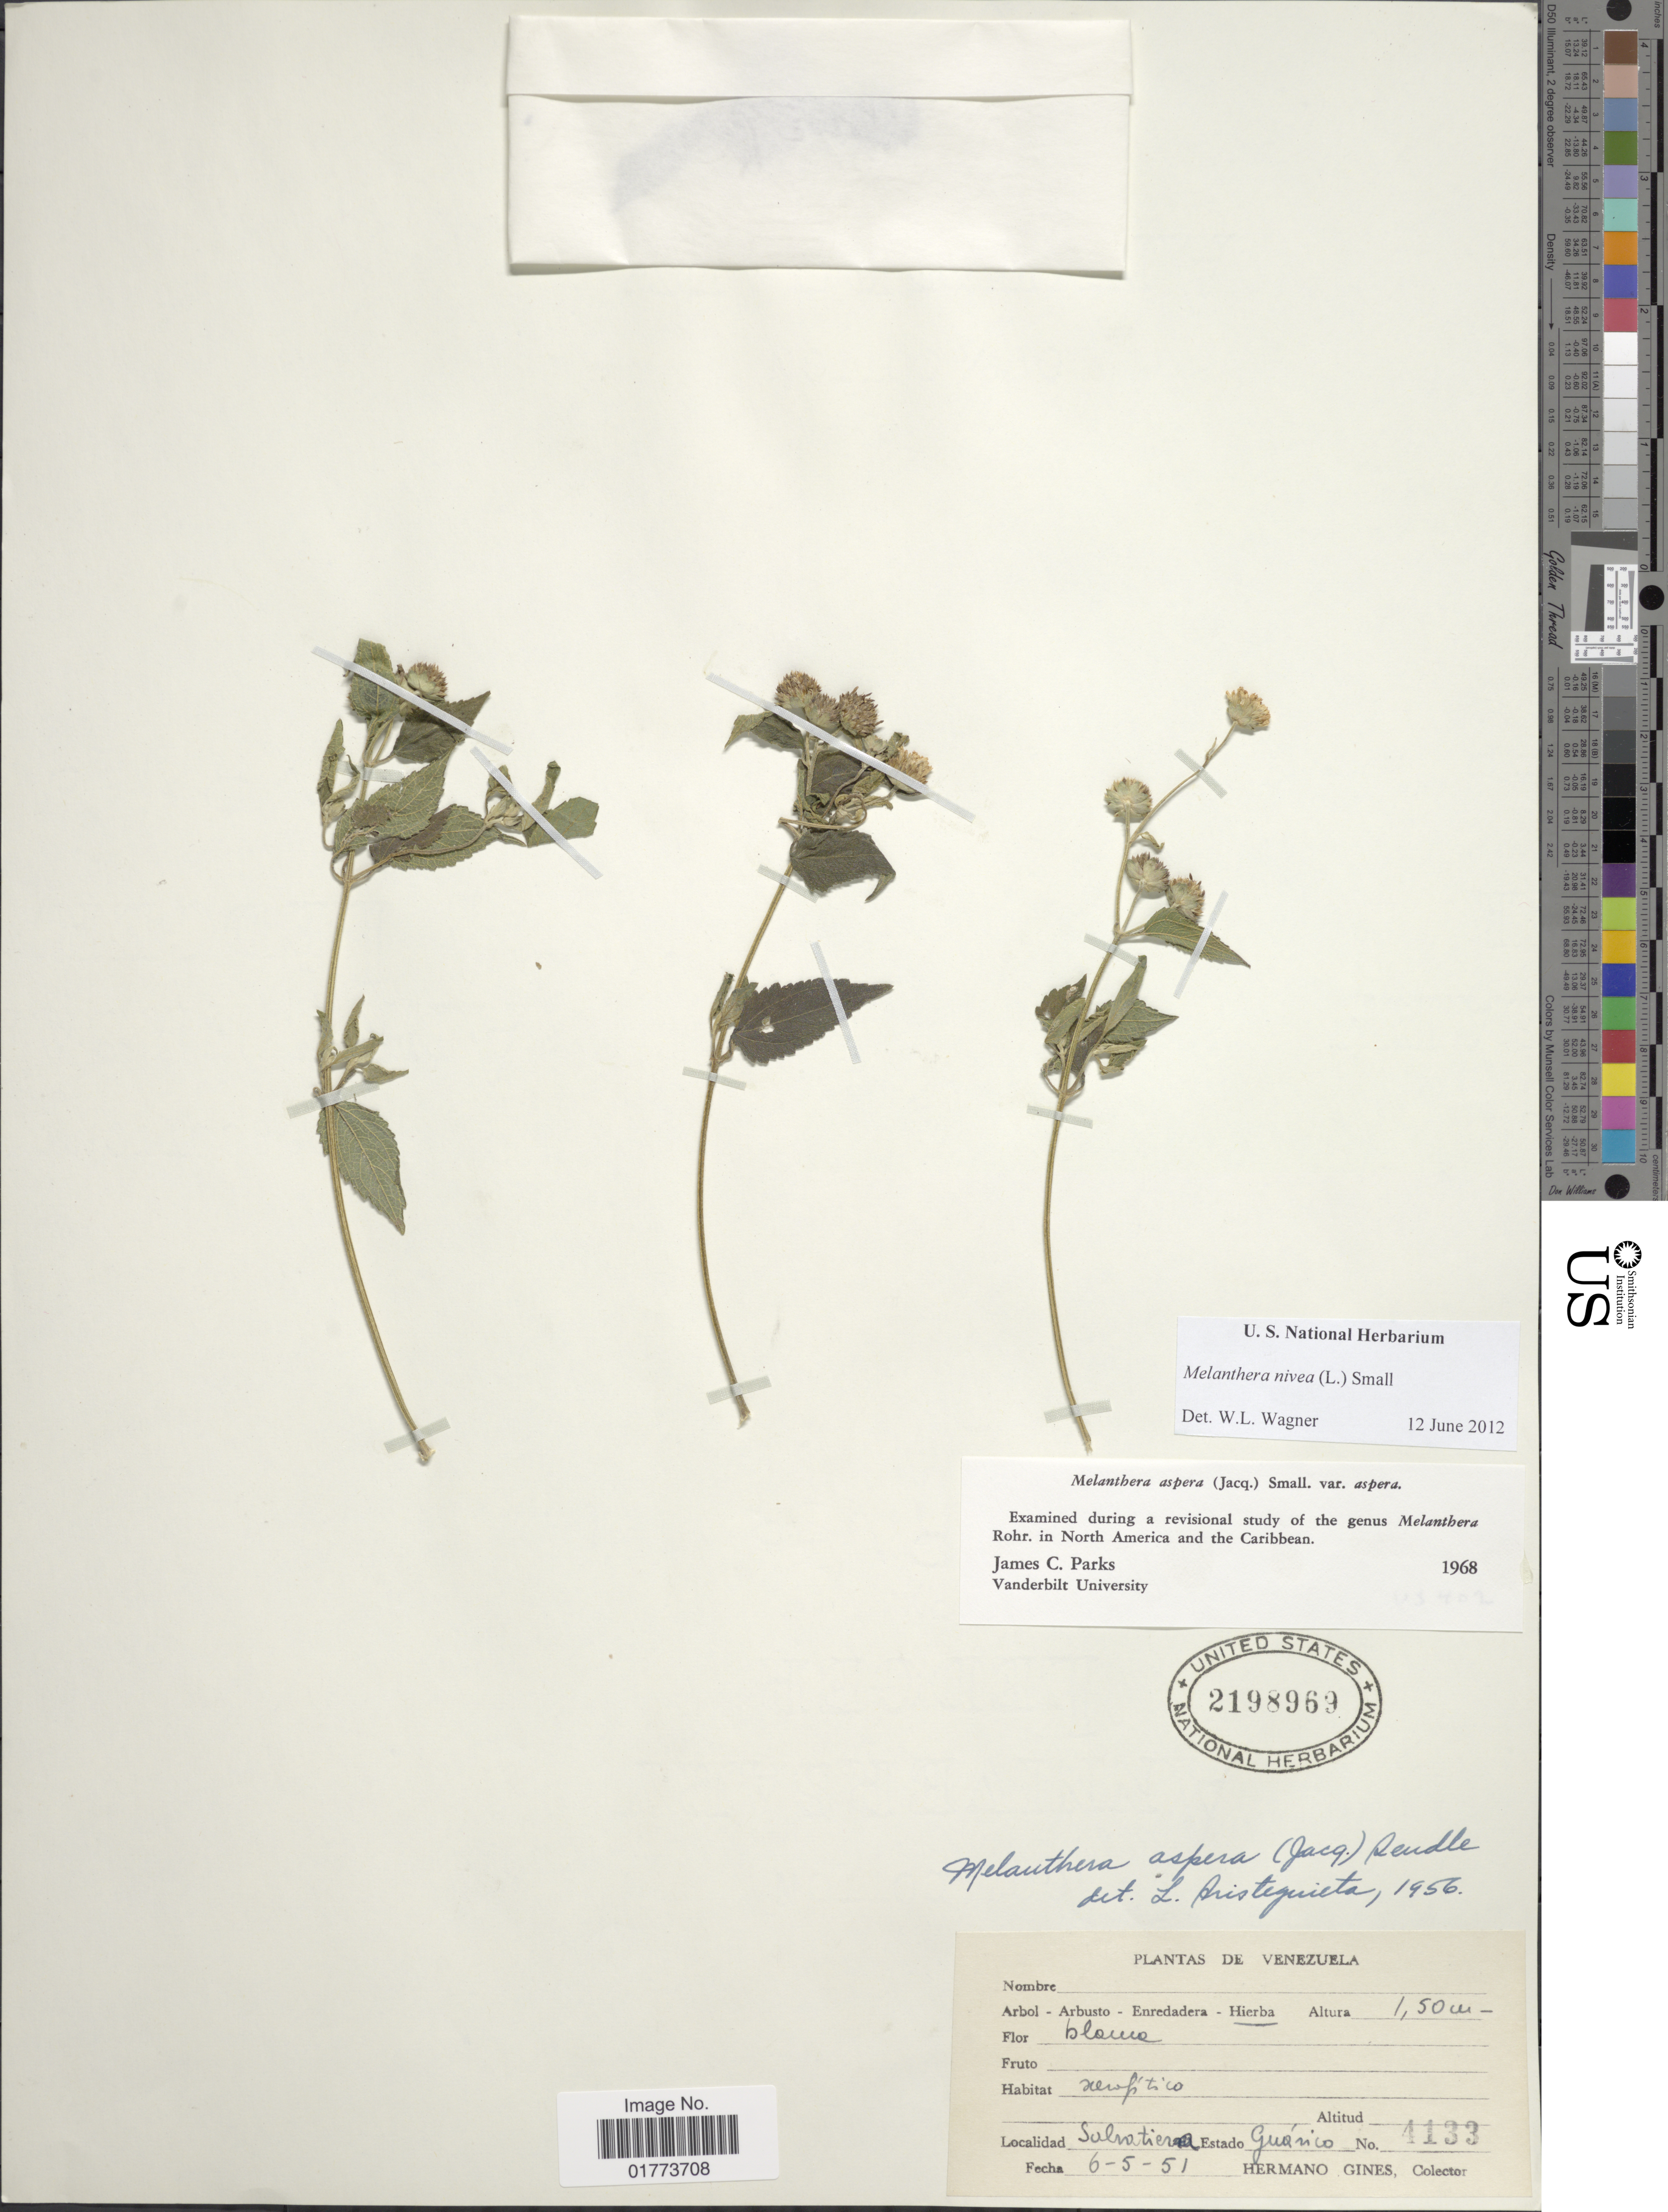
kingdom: Plantae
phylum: Tracheophyta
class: Magnoliopsida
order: Asterales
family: Asteraceae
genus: Melanthera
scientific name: Melanthera nivea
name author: (L.) Small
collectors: Bro. Gines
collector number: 4133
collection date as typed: Transcribed d/m/y: 6/5/51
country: Puerto Rico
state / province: Guánica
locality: Solnatiera. Estado Guánica.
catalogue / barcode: US 2198969